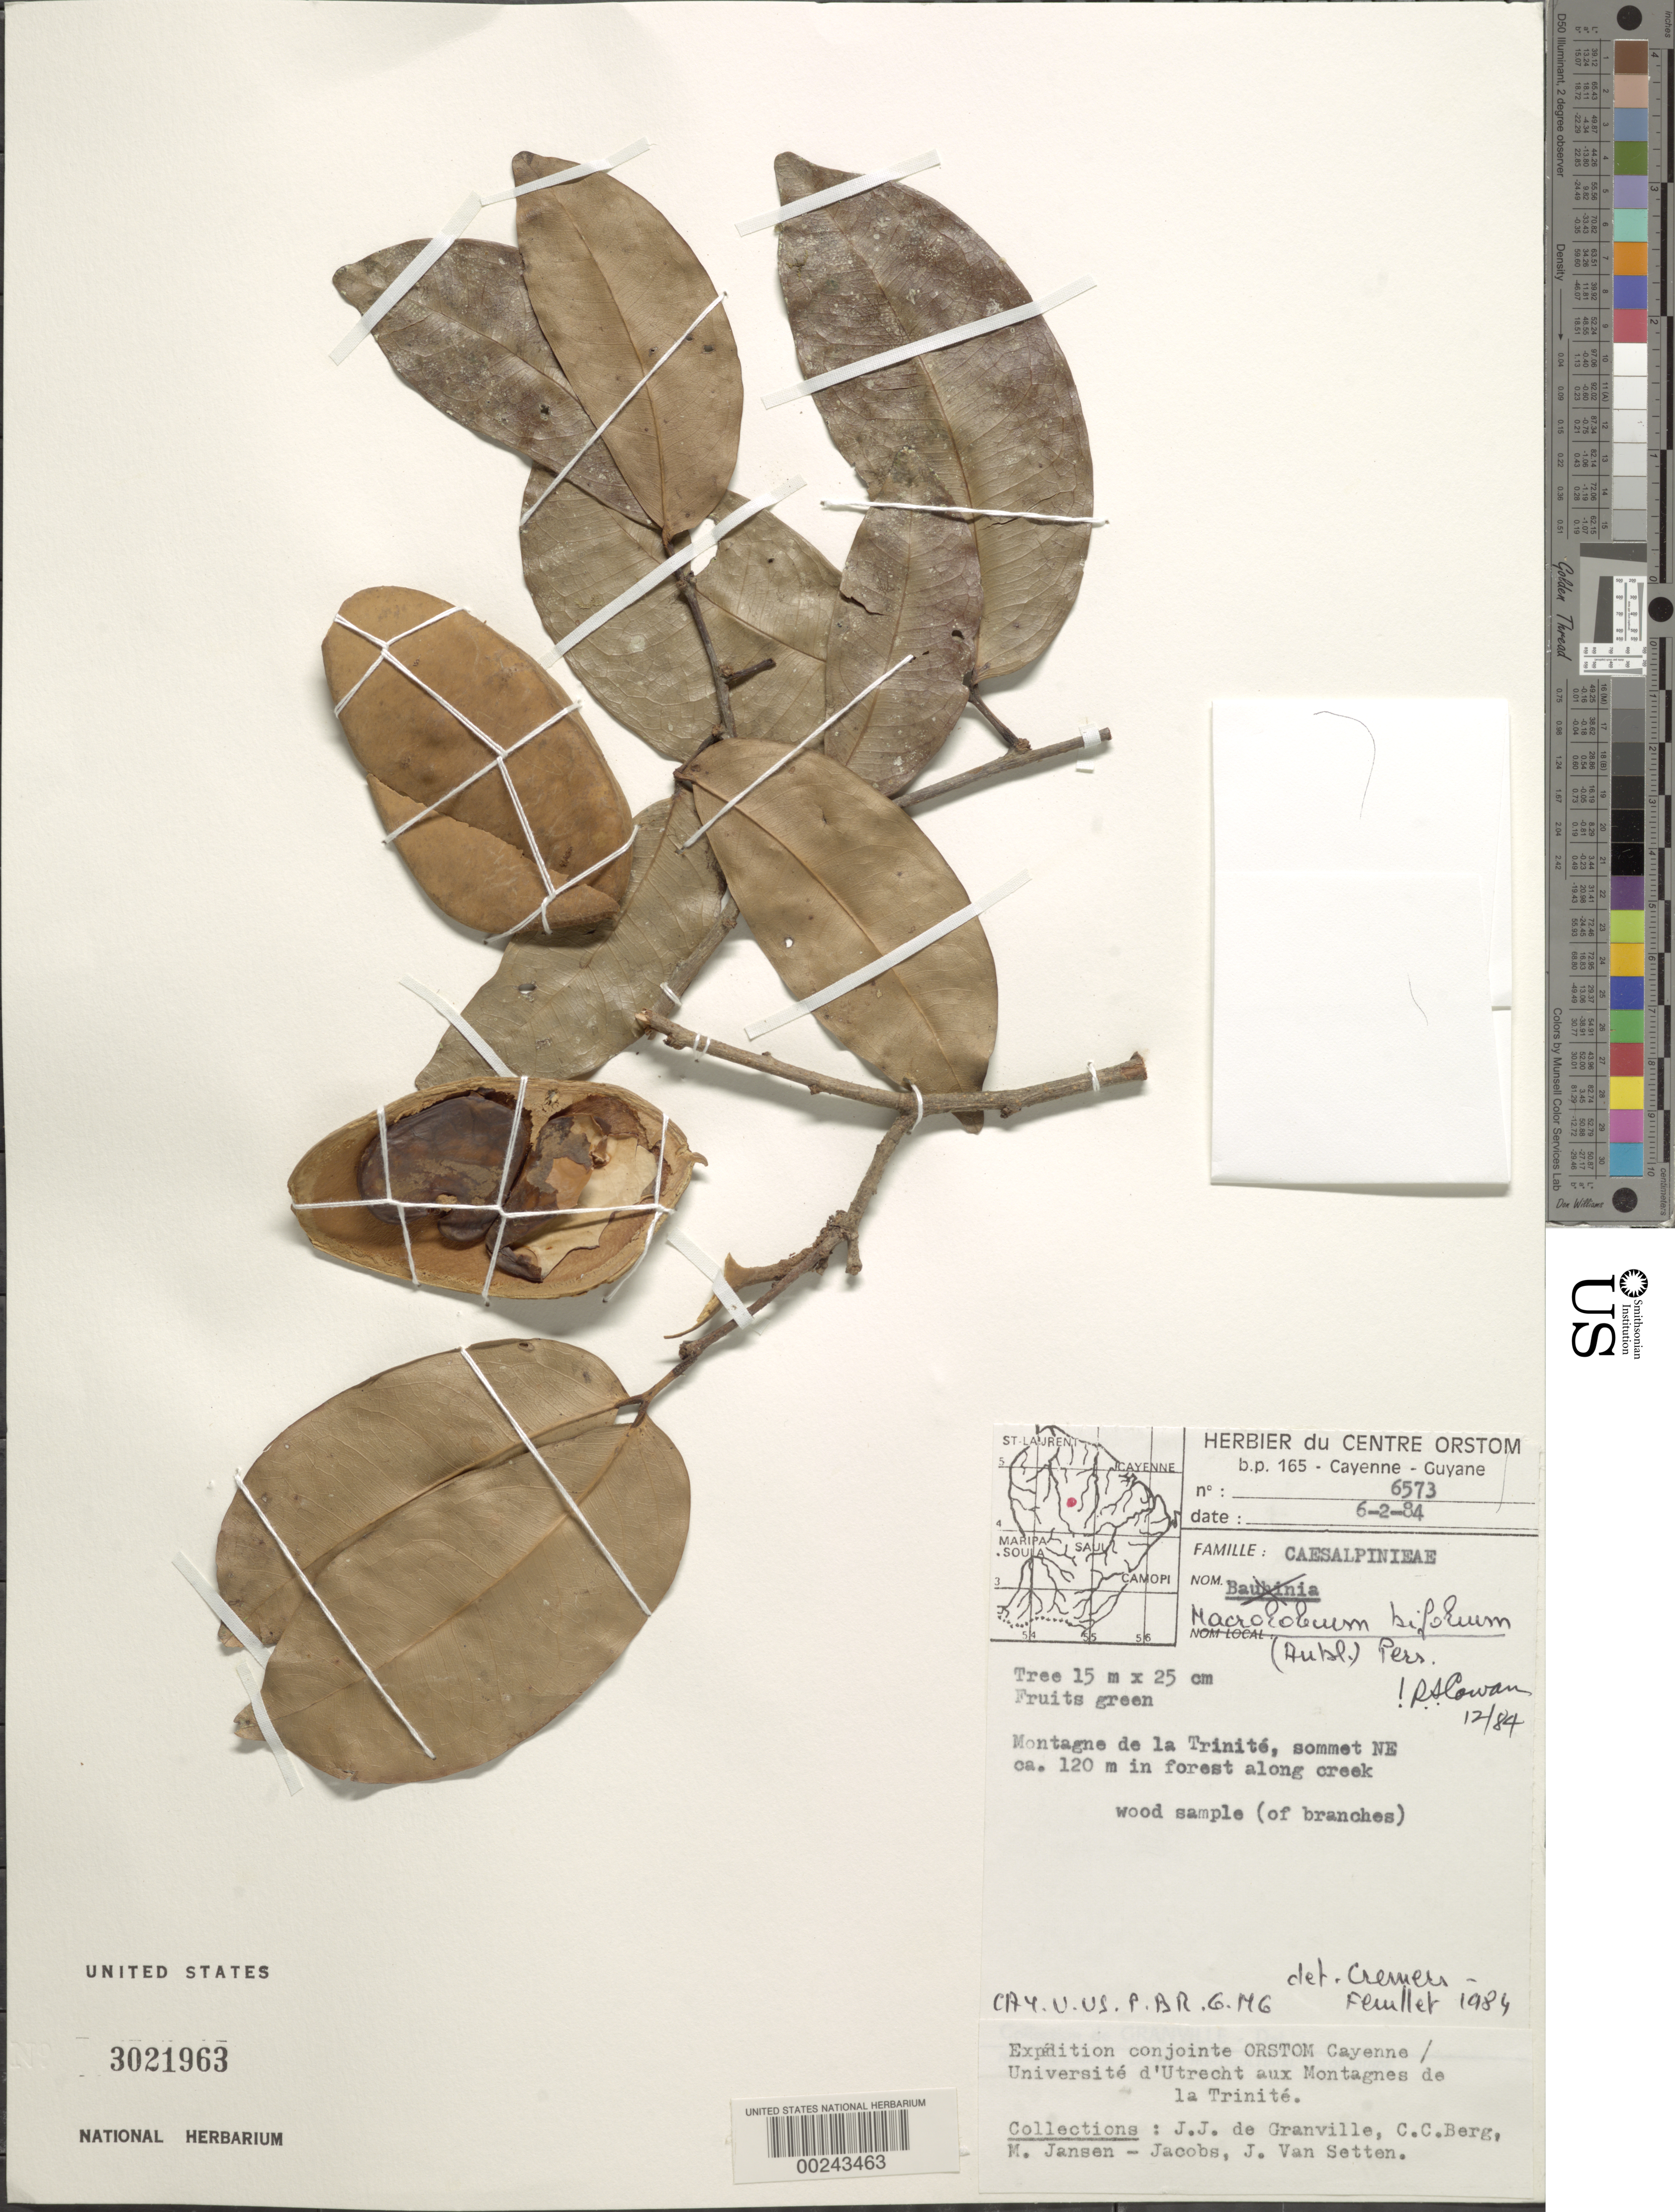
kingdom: Plantae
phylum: Tracheophyta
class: Magnoliopsida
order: Fabales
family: Fabaceae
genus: Macrolobium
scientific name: Macrolobium bifolium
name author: (Aubl.) Pers.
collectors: J.-J. de Granville, C. C. Berg, M. J. Jansen-Jacobs & J. van Setten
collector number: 6573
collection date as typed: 06 Feb 1984 or 02 Jun 1984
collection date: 1984-02-06 or 1984-06-02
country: French Guiana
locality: Montagne de la trinite, summit ne ca 120m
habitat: In forest along creek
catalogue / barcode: US 3021963